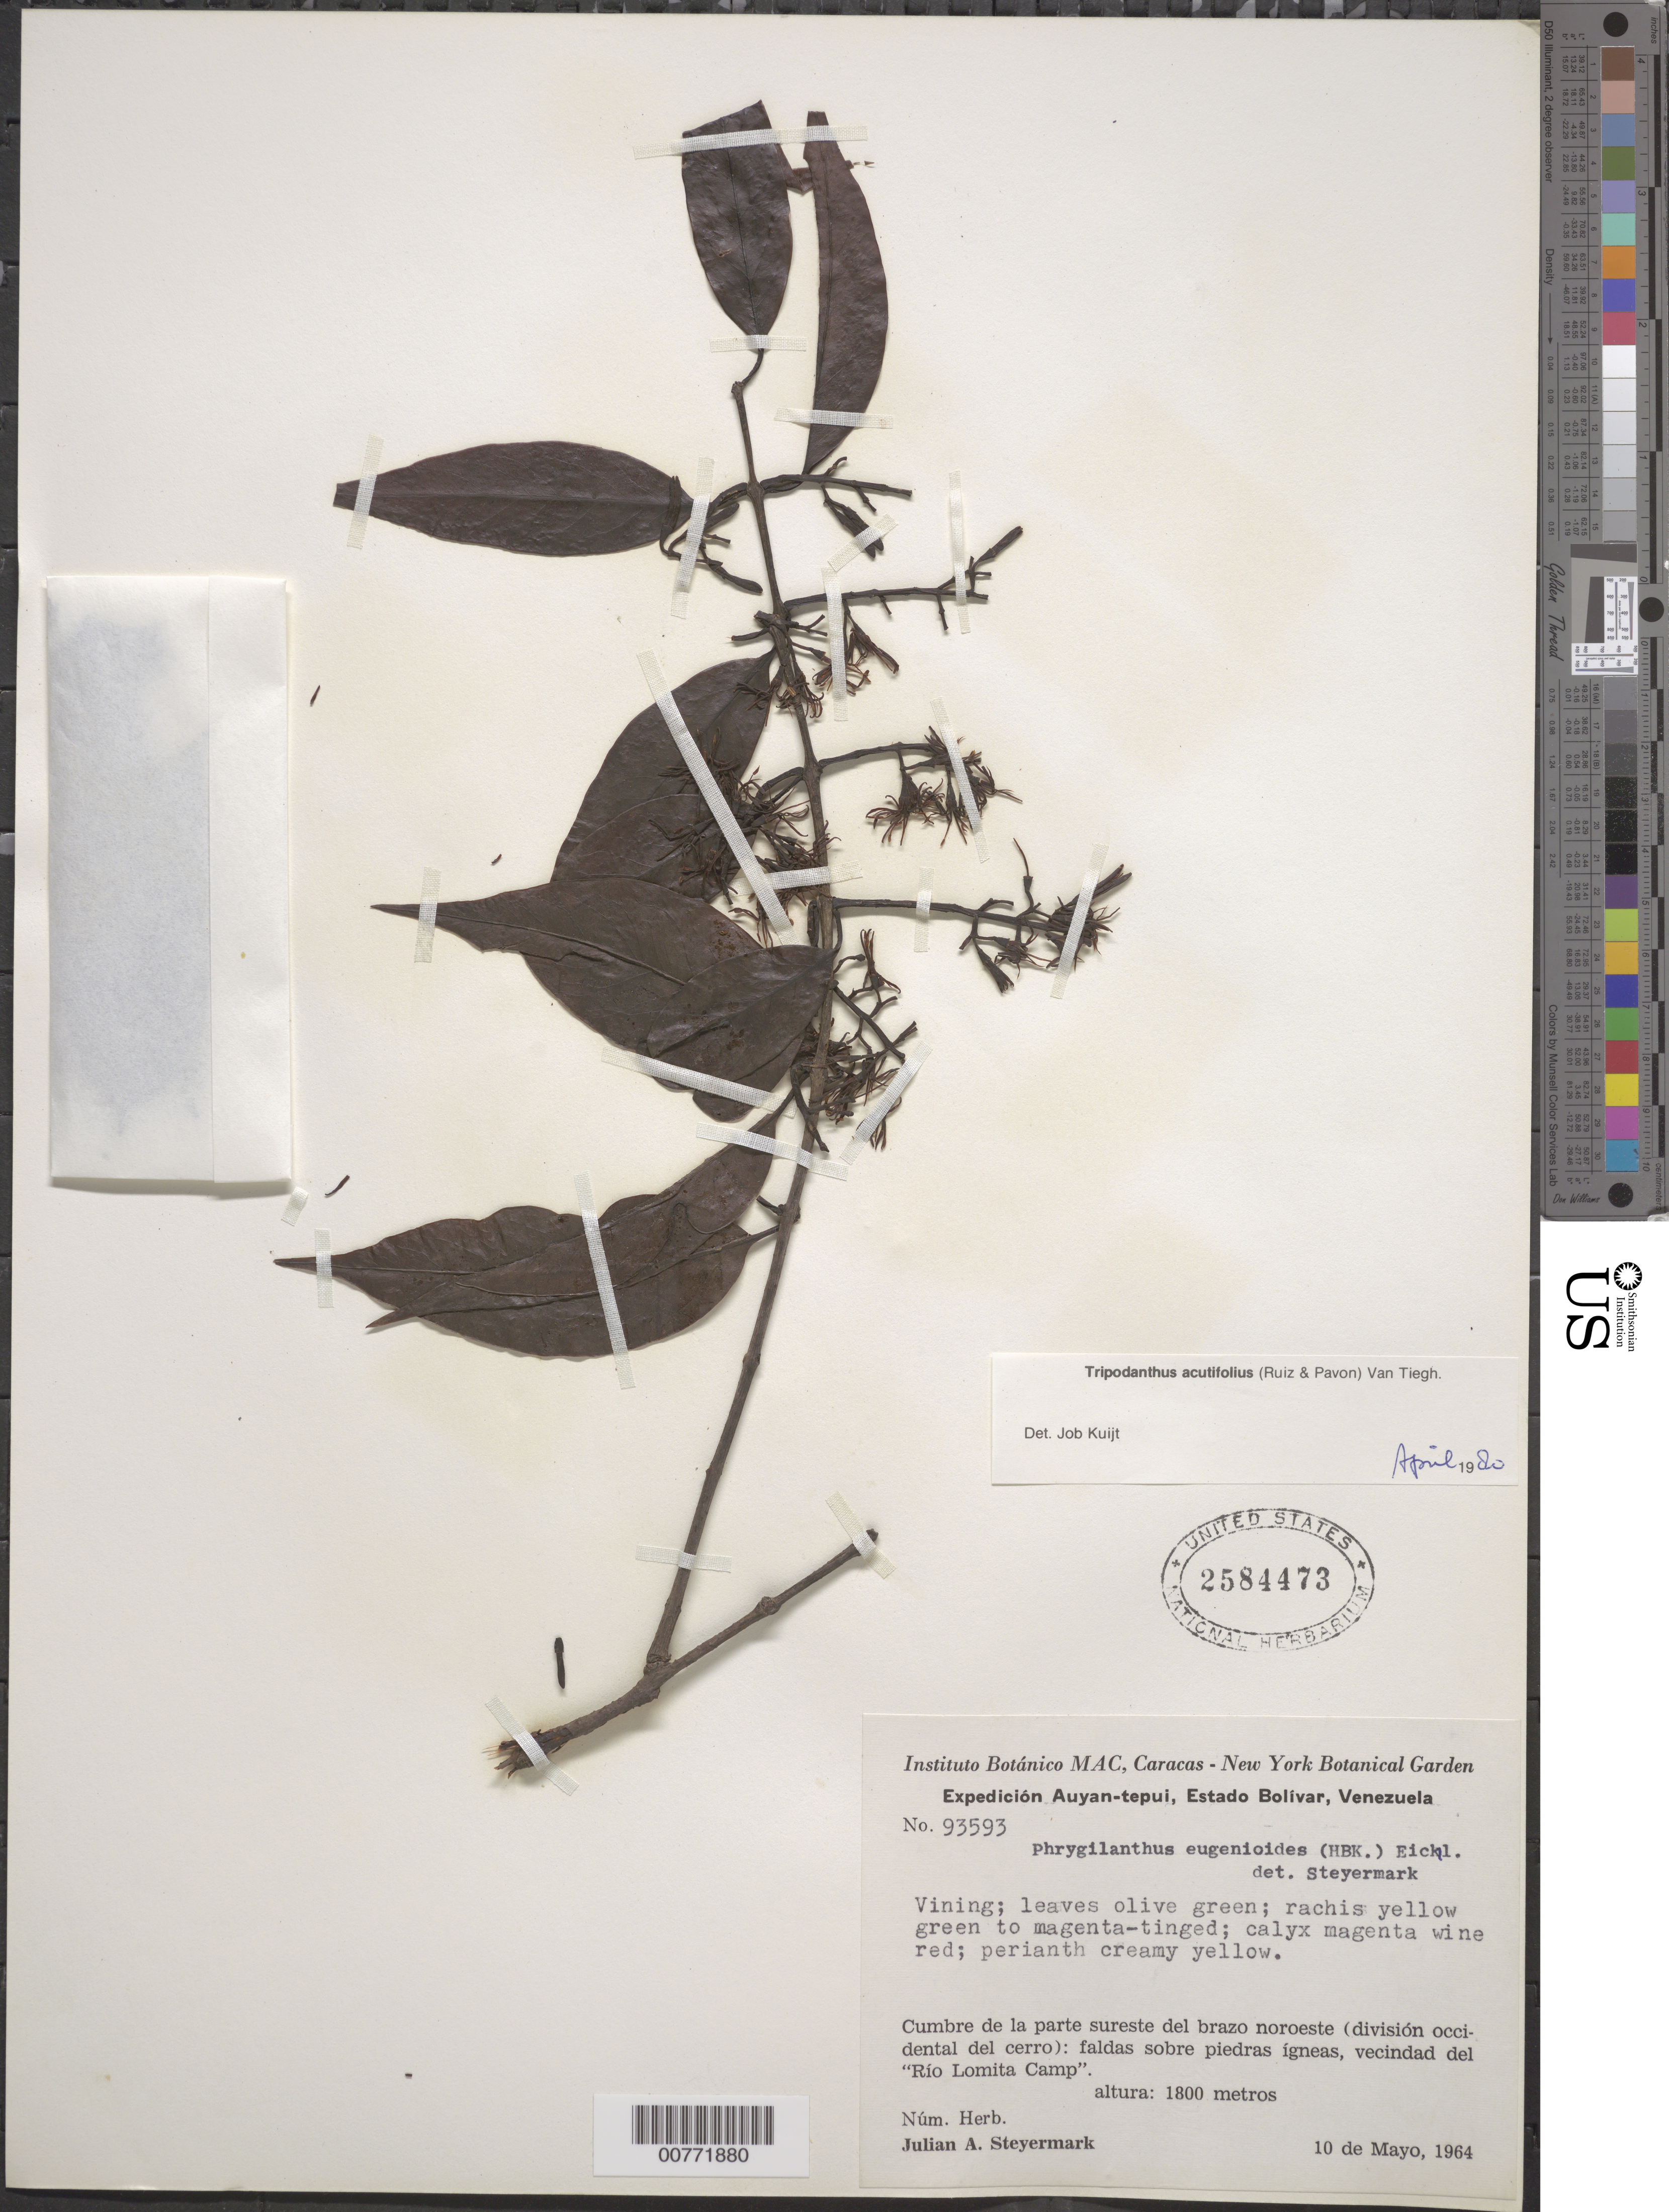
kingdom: Plantae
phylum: Tracheophyta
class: Magnoliopsida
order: Santalales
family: Loranthaceae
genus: Tripodanthus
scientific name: Tripodanthus acutifolius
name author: Tiegh.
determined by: Kuijt, Job, (CANADA)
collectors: J. Steyermark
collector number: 93593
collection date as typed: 10-May-64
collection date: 1964-05-10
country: Venezuela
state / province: Bolívar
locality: Auyan-tepuí, vic. Río Lomita Camp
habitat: Faldas sobre piedras igneas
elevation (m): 1800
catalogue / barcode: US 2584473